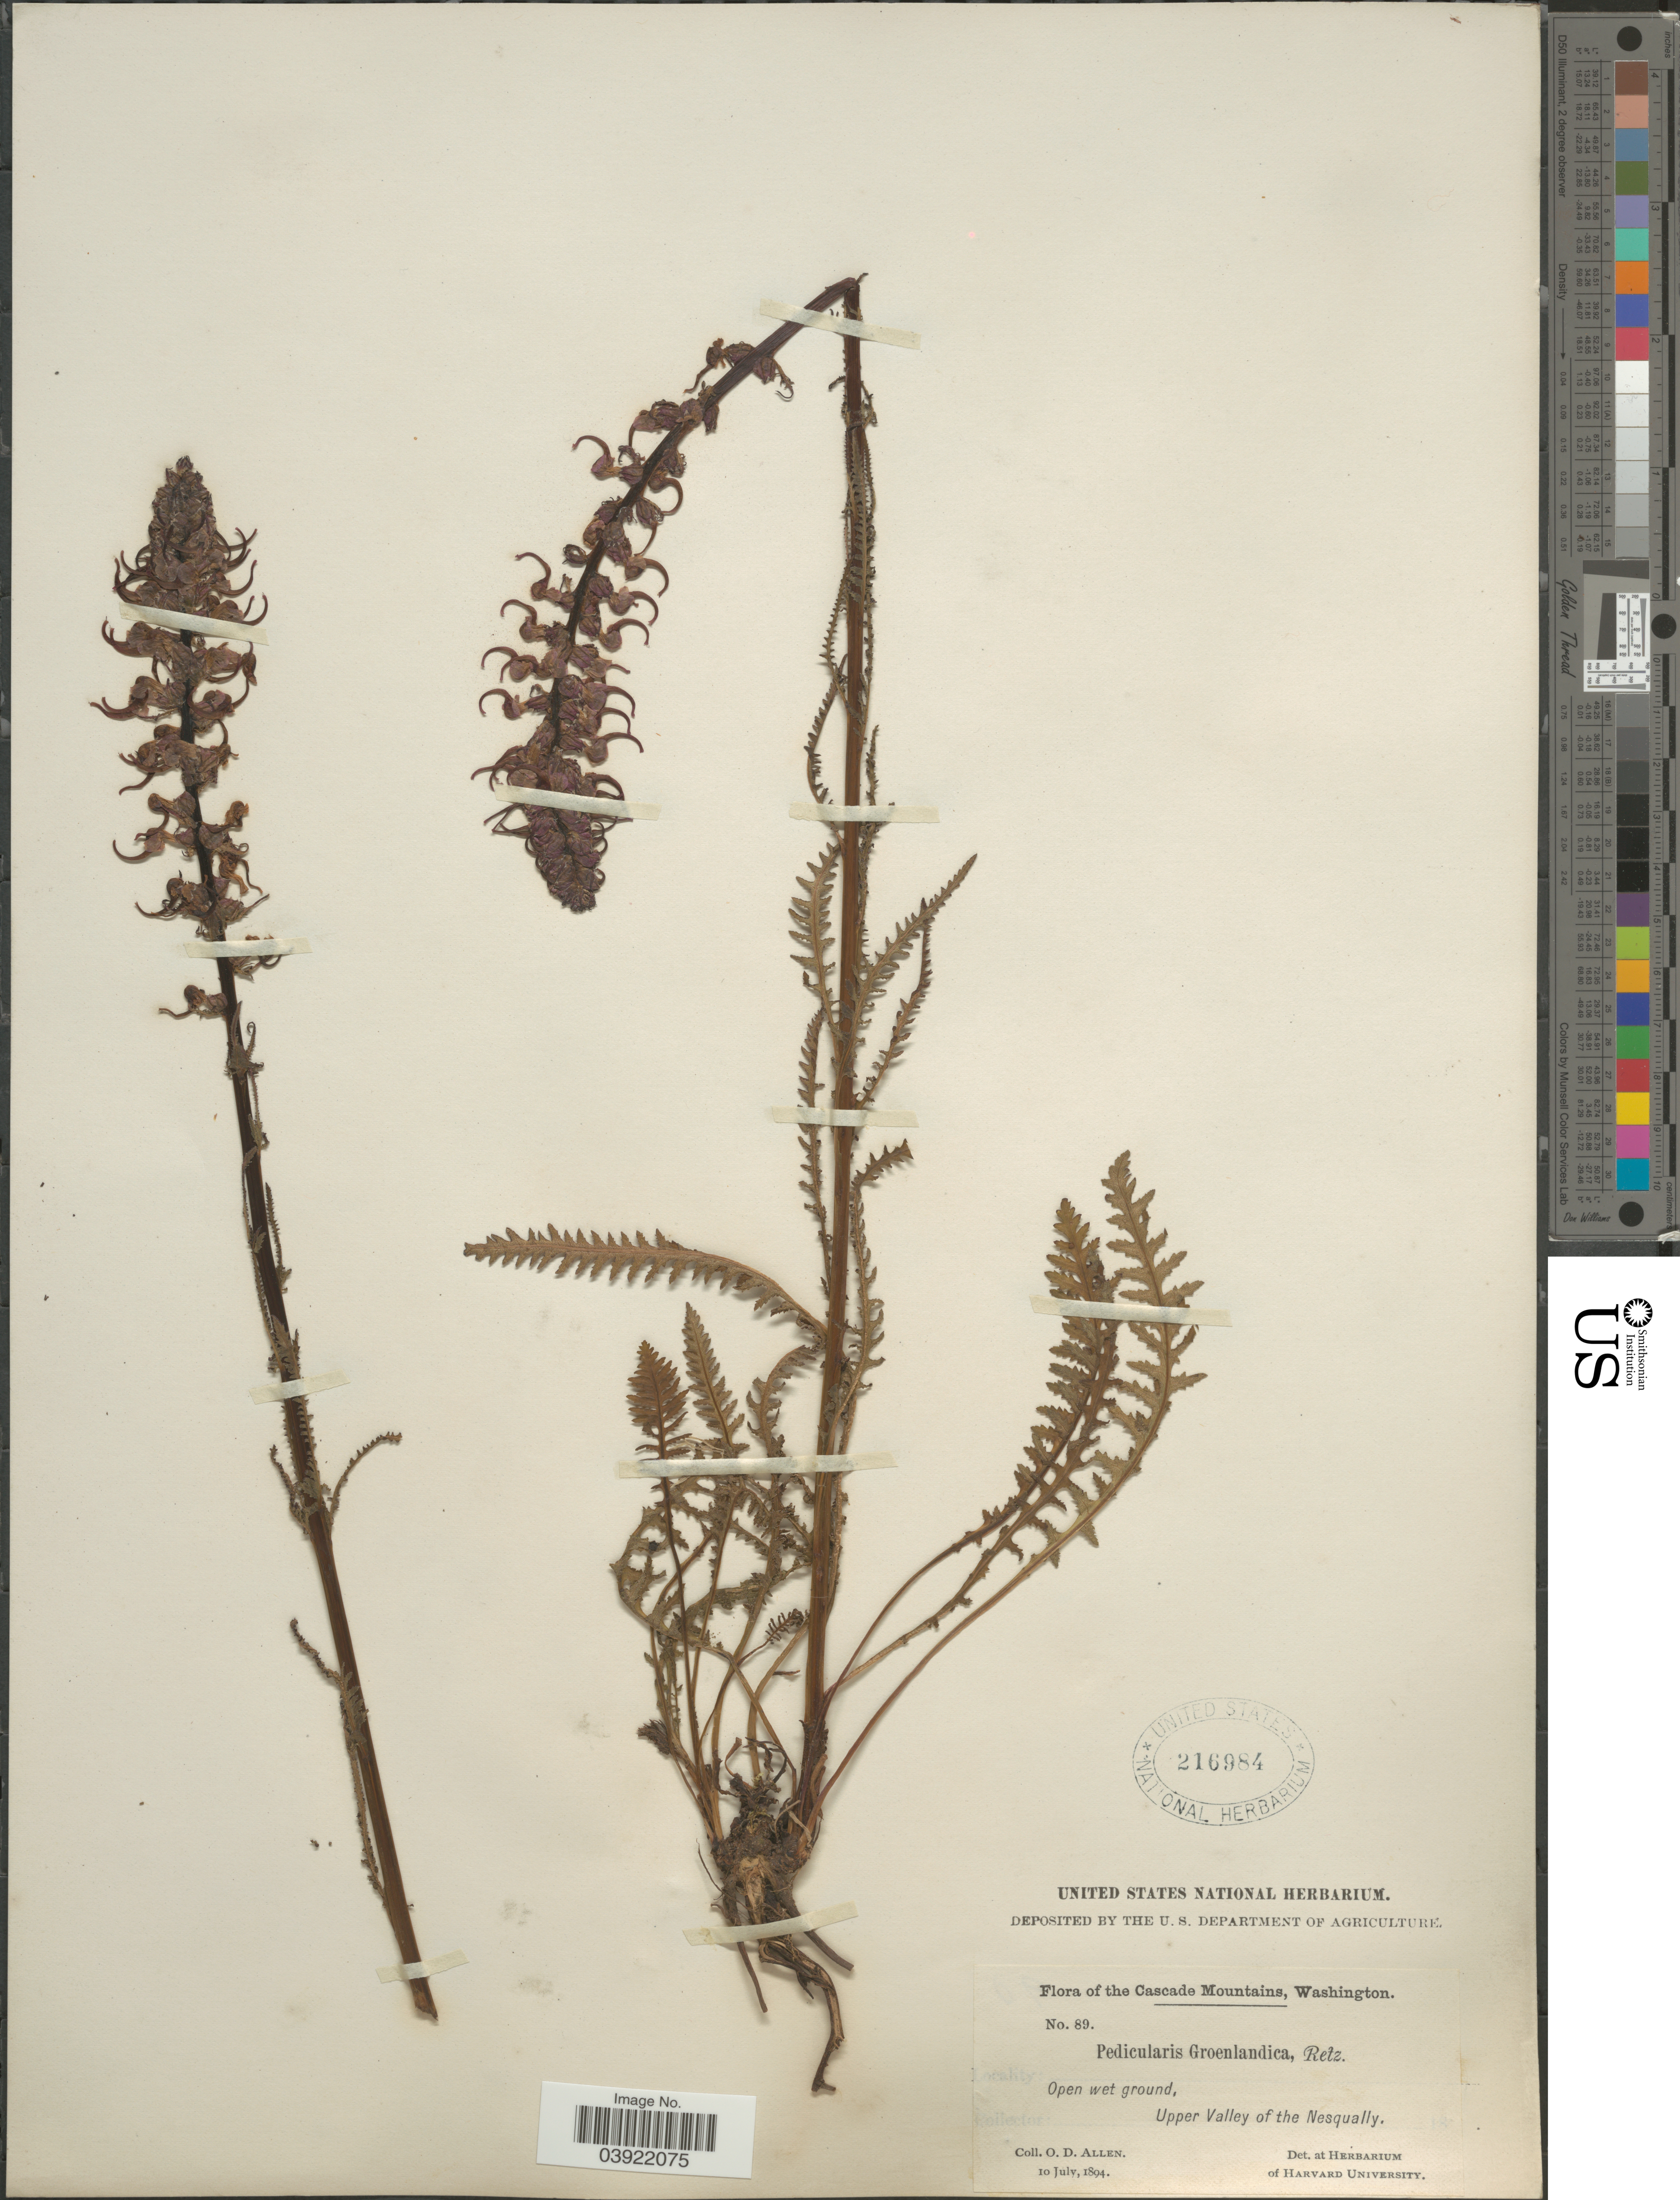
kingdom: Plantae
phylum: Tracheophyta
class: Magnoliopsida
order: Lamiales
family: Orobanchaceae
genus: Pedicularis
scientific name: Pedicularis groenlandica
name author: Retz.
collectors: O. D. Allen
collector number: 89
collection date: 1894-07-10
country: United States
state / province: Washington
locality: Cascade Mountains. Open wet ground, Upper Valley of the Nesqually.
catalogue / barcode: US 216984